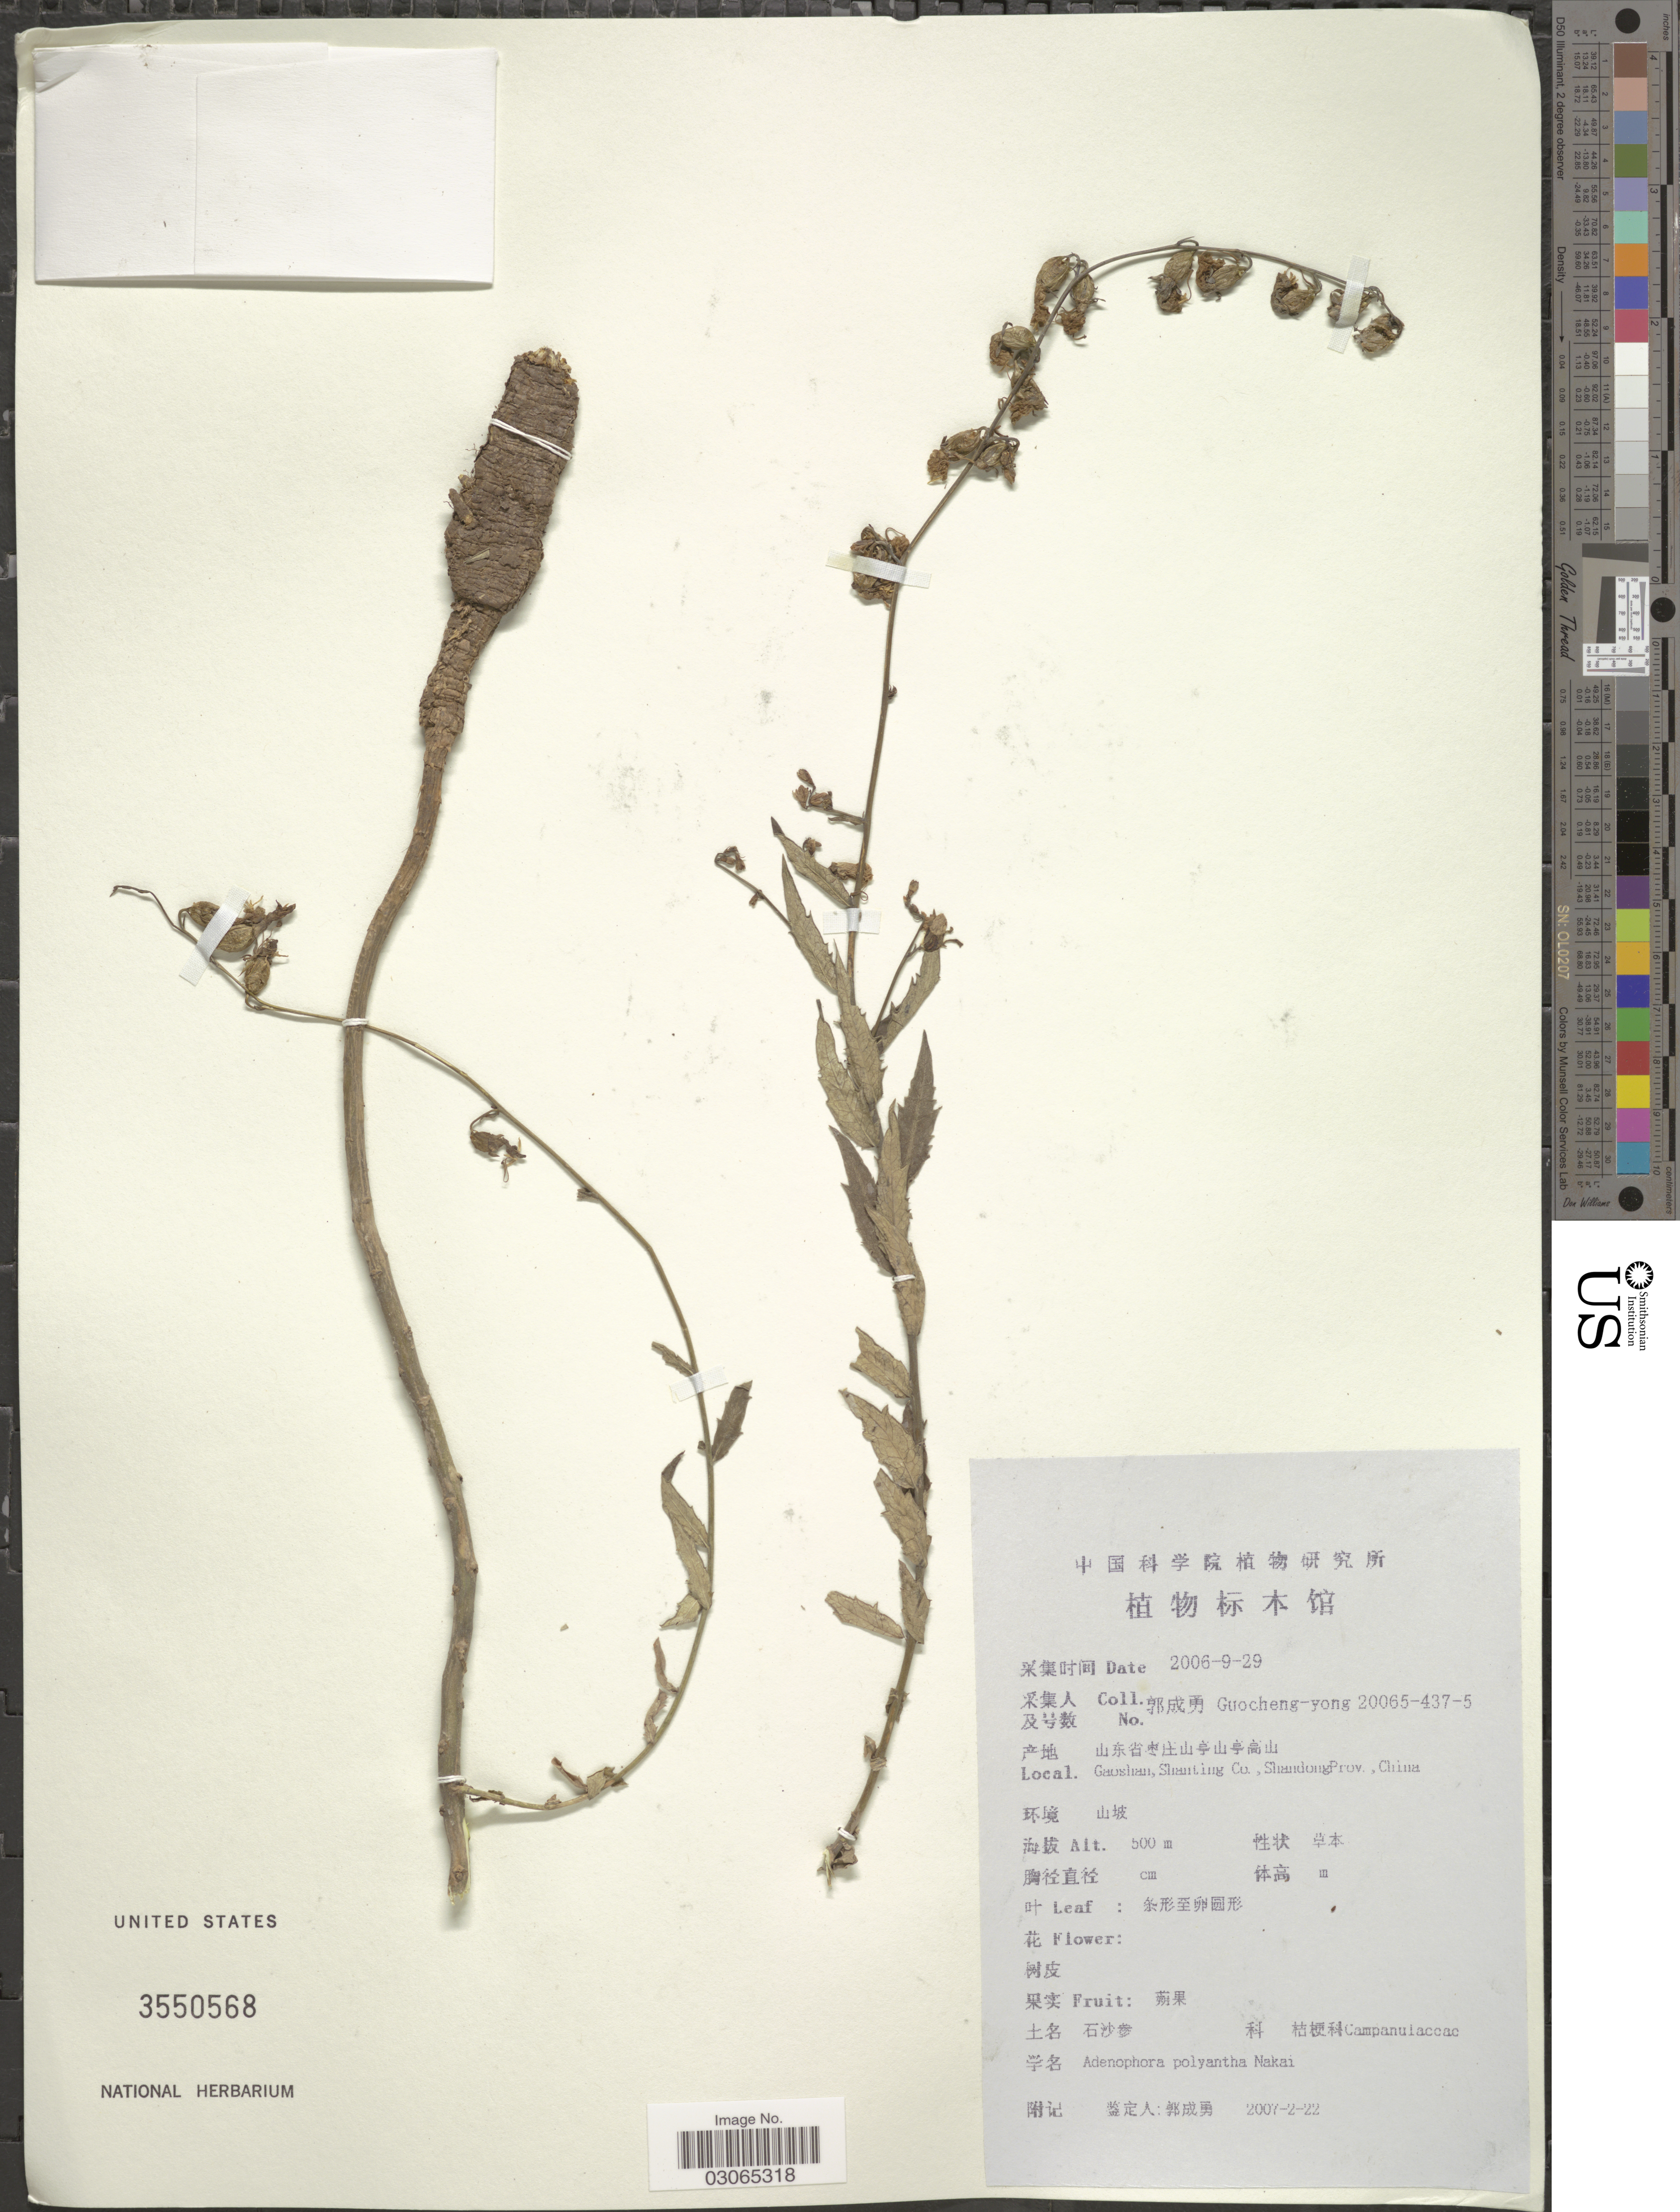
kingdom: Plantae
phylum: Tracheophyta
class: Magnoliopsida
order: Asterales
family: Campanulaceae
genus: Adenophora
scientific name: Adenophora polyantha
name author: Nakai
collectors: Guo cheng-yong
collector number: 20065-437-5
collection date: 2006-09-29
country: China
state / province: Shandong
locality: Gaoshan, Shanting Co.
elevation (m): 500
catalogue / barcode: US 3550568